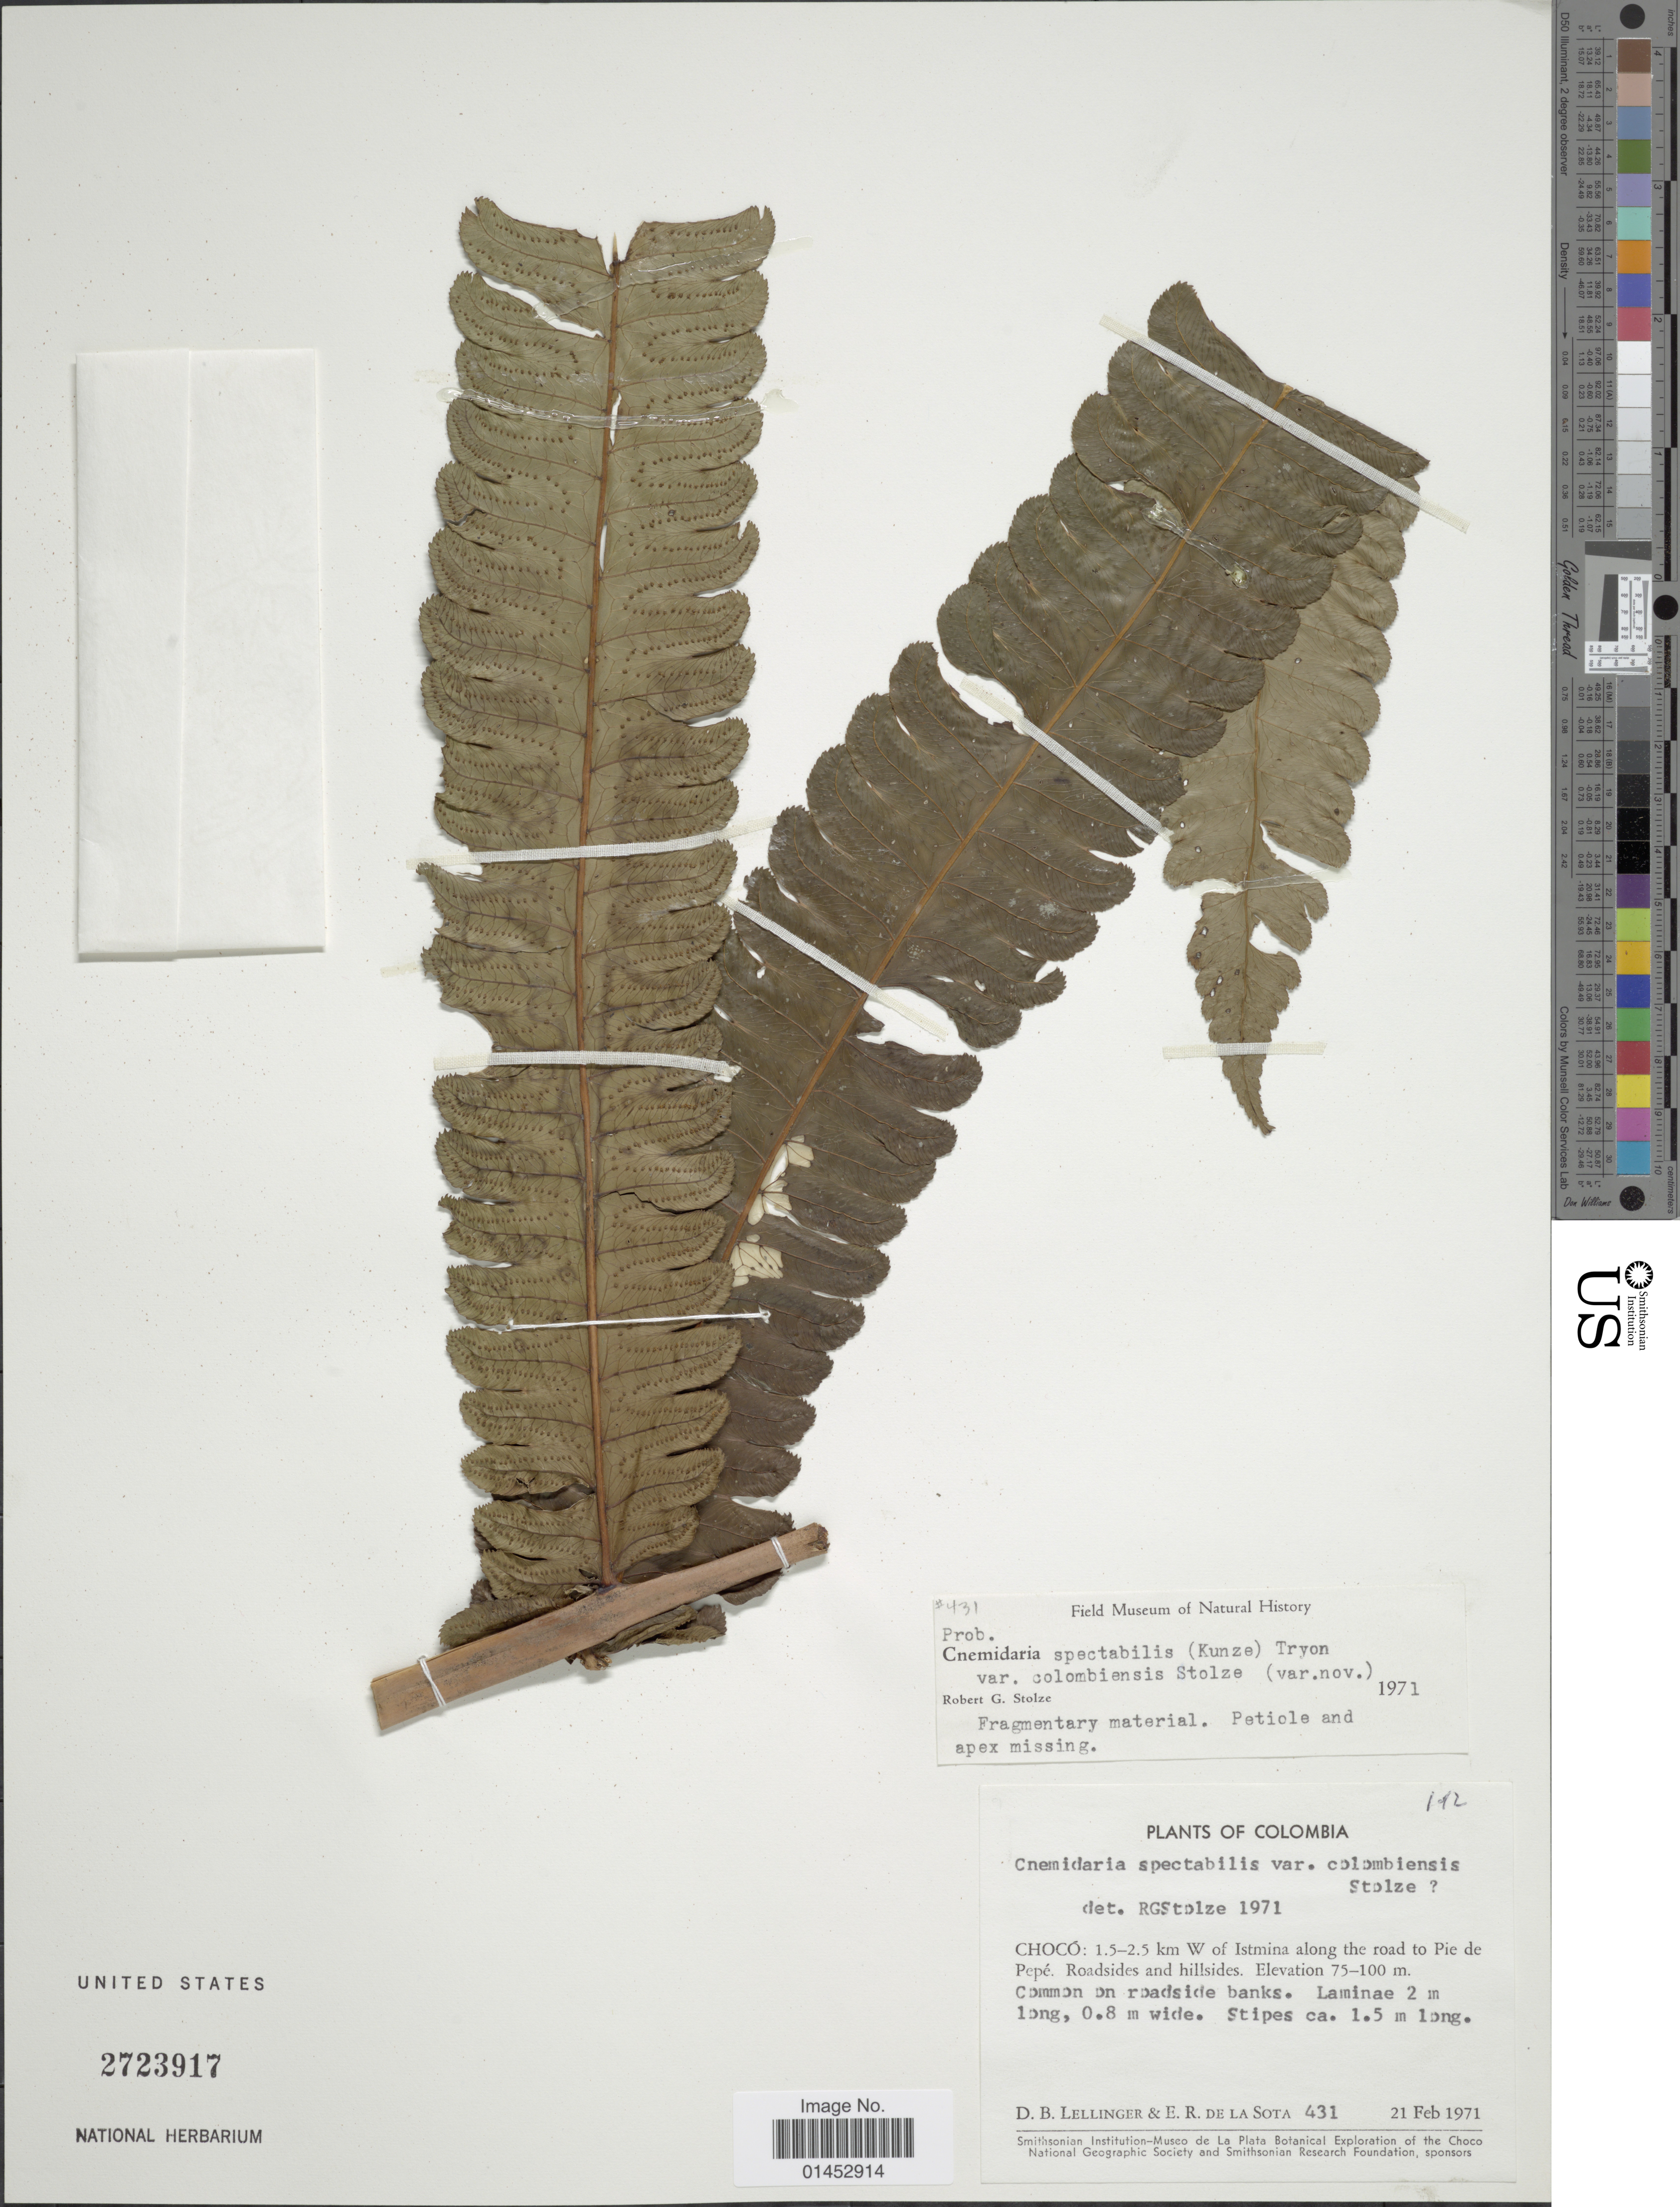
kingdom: Plantae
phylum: Tracheophyta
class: Polypodiopsida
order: Cyatheales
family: Cyatheaceae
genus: Cyathea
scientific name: Cyathea spectabilis var. colombiana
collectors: D. B. Lellinger & E. R. de la Sota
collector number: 431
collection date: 1971-02-21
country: Colombia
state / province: Chocó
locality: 1.5-2.5 km W of Istmina along the road to Pie de Pepé. Roadsides and hillsides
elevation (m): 75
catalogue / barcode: US 2723917